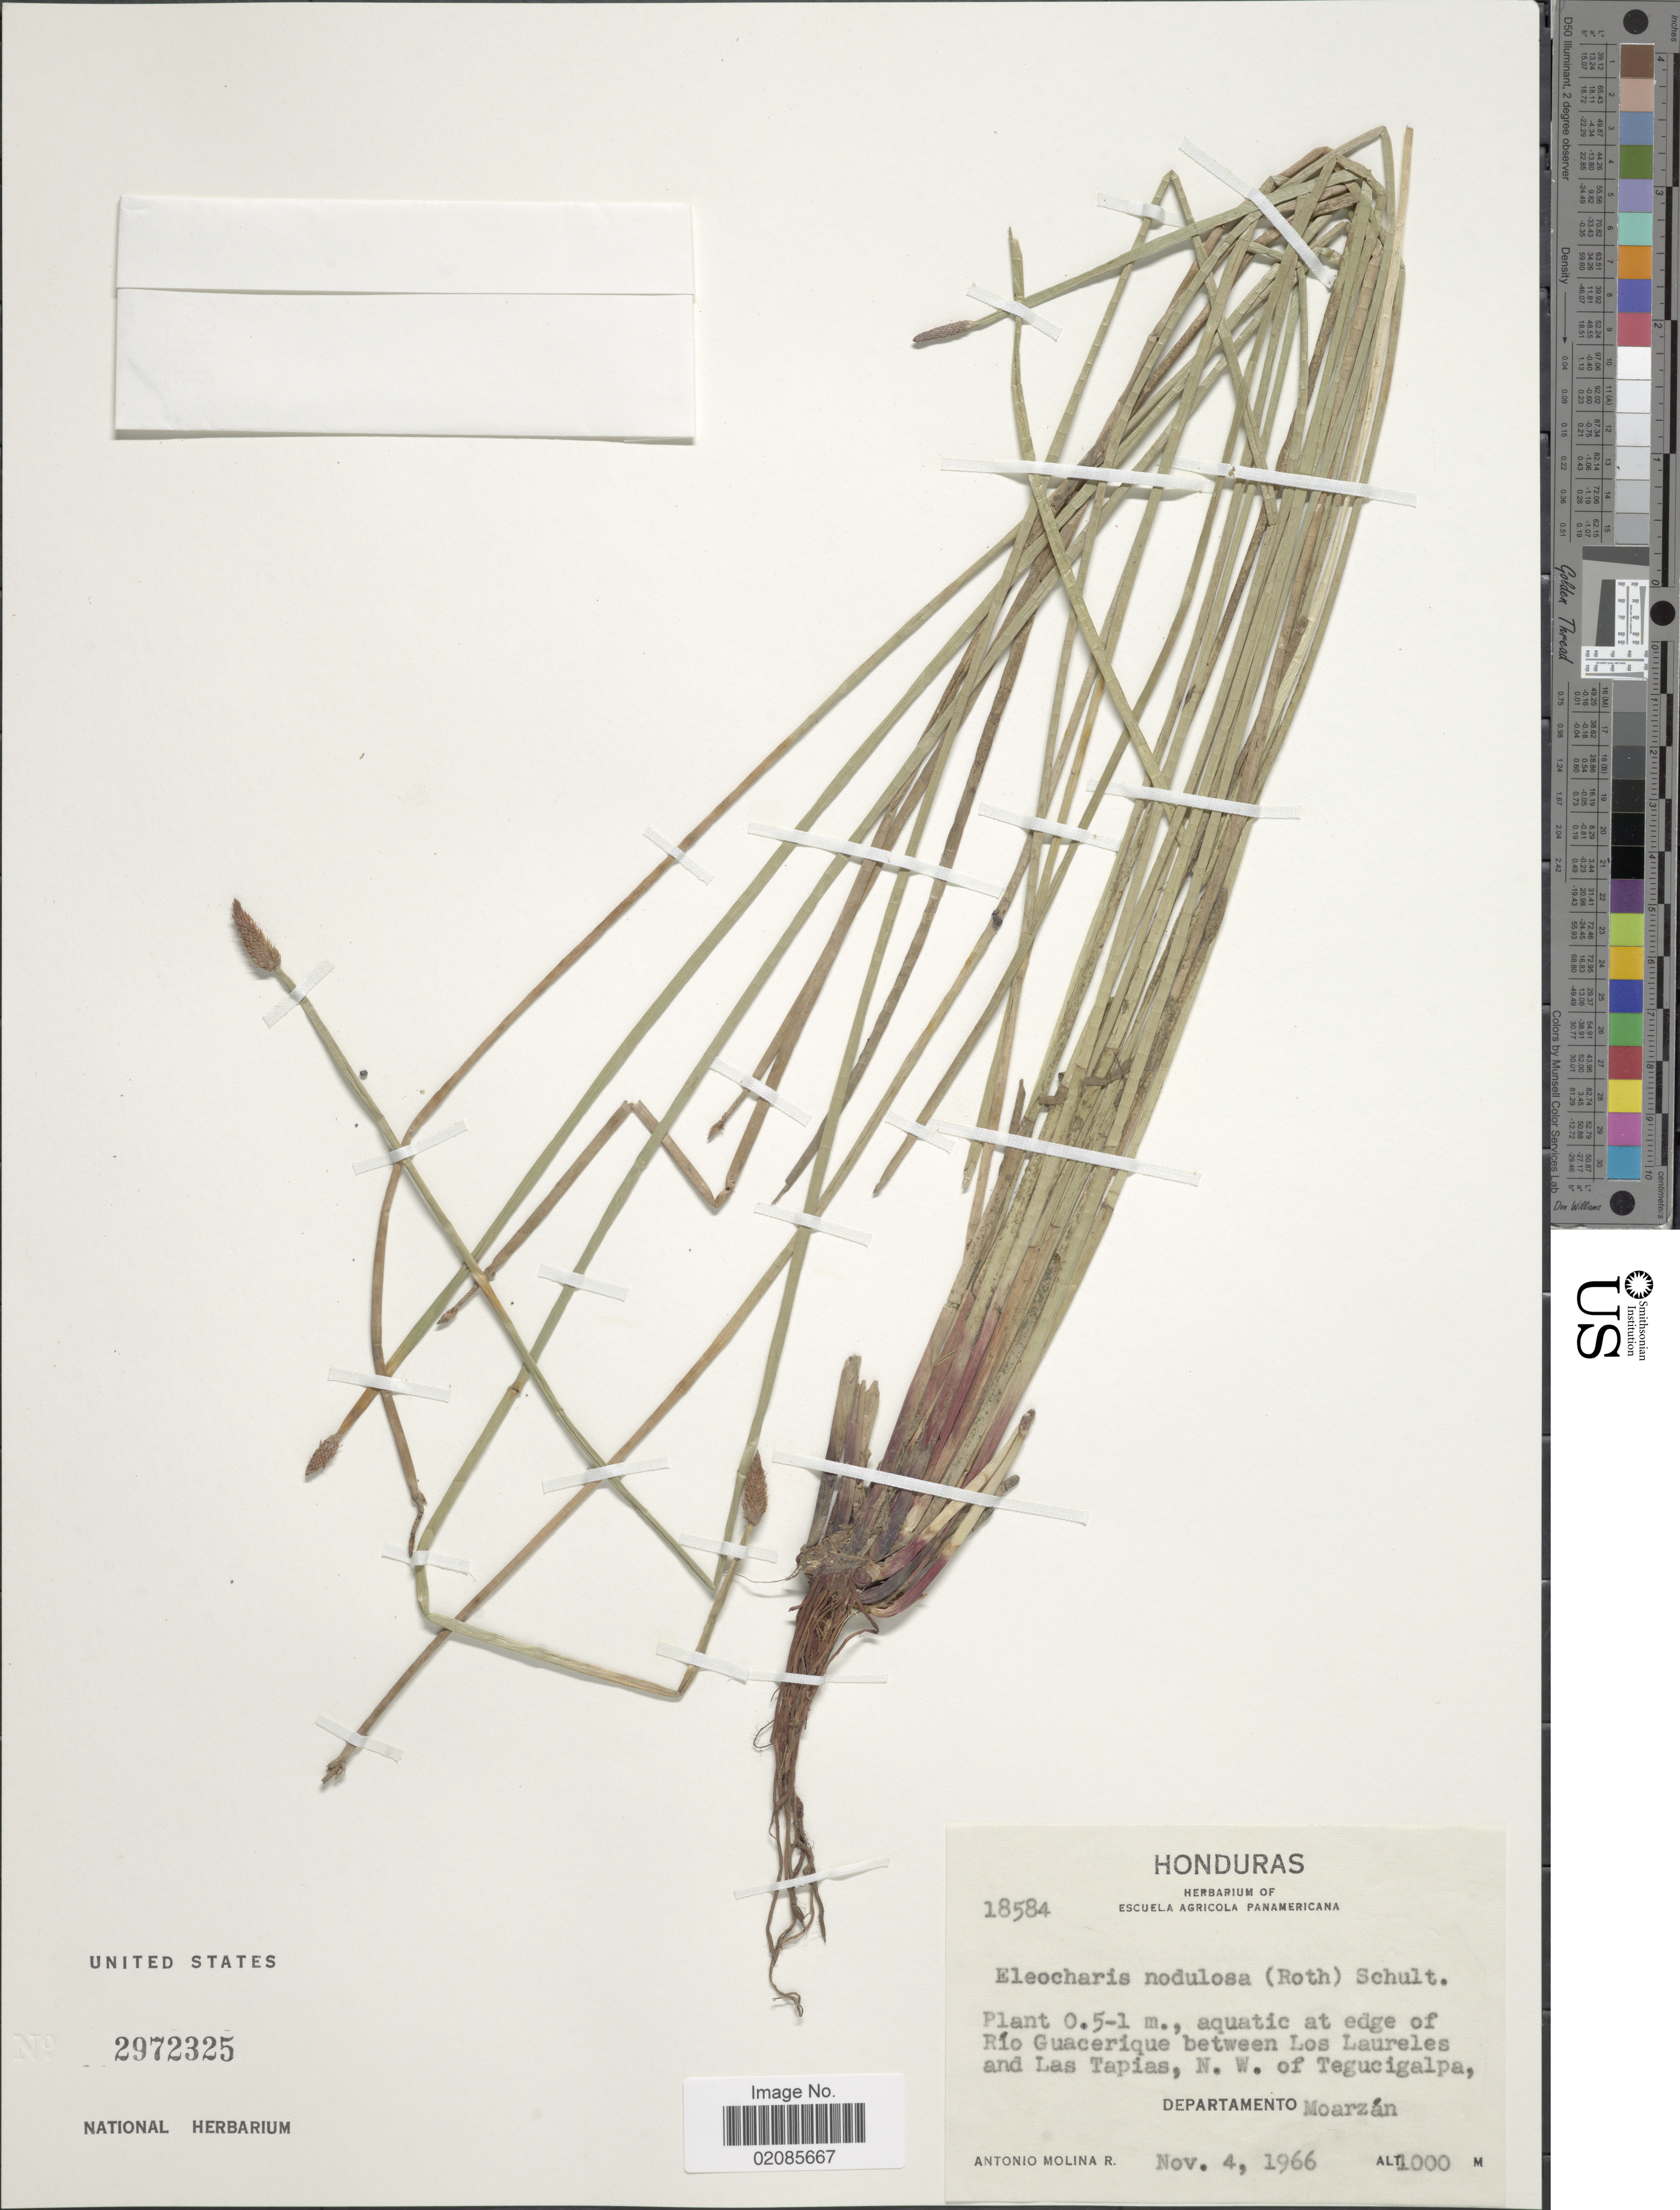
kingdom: Plantae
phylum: Tracheophyta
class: Liliopsida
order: Poales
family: Cyperaceae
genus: Eleocharis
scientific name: Eleocharis montana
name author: (Kunth) Roem. & Schult.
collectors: A. Molina R.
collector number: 18584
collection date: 1966-11-04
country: Honduras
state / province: Fco. Morazán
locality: Aquatic edge of Rio Guacerique between Los Laureles and Las Tapias, N.W. of Tegucigalpa, Department Morazan.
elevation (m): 1000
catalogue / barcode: US 2972325